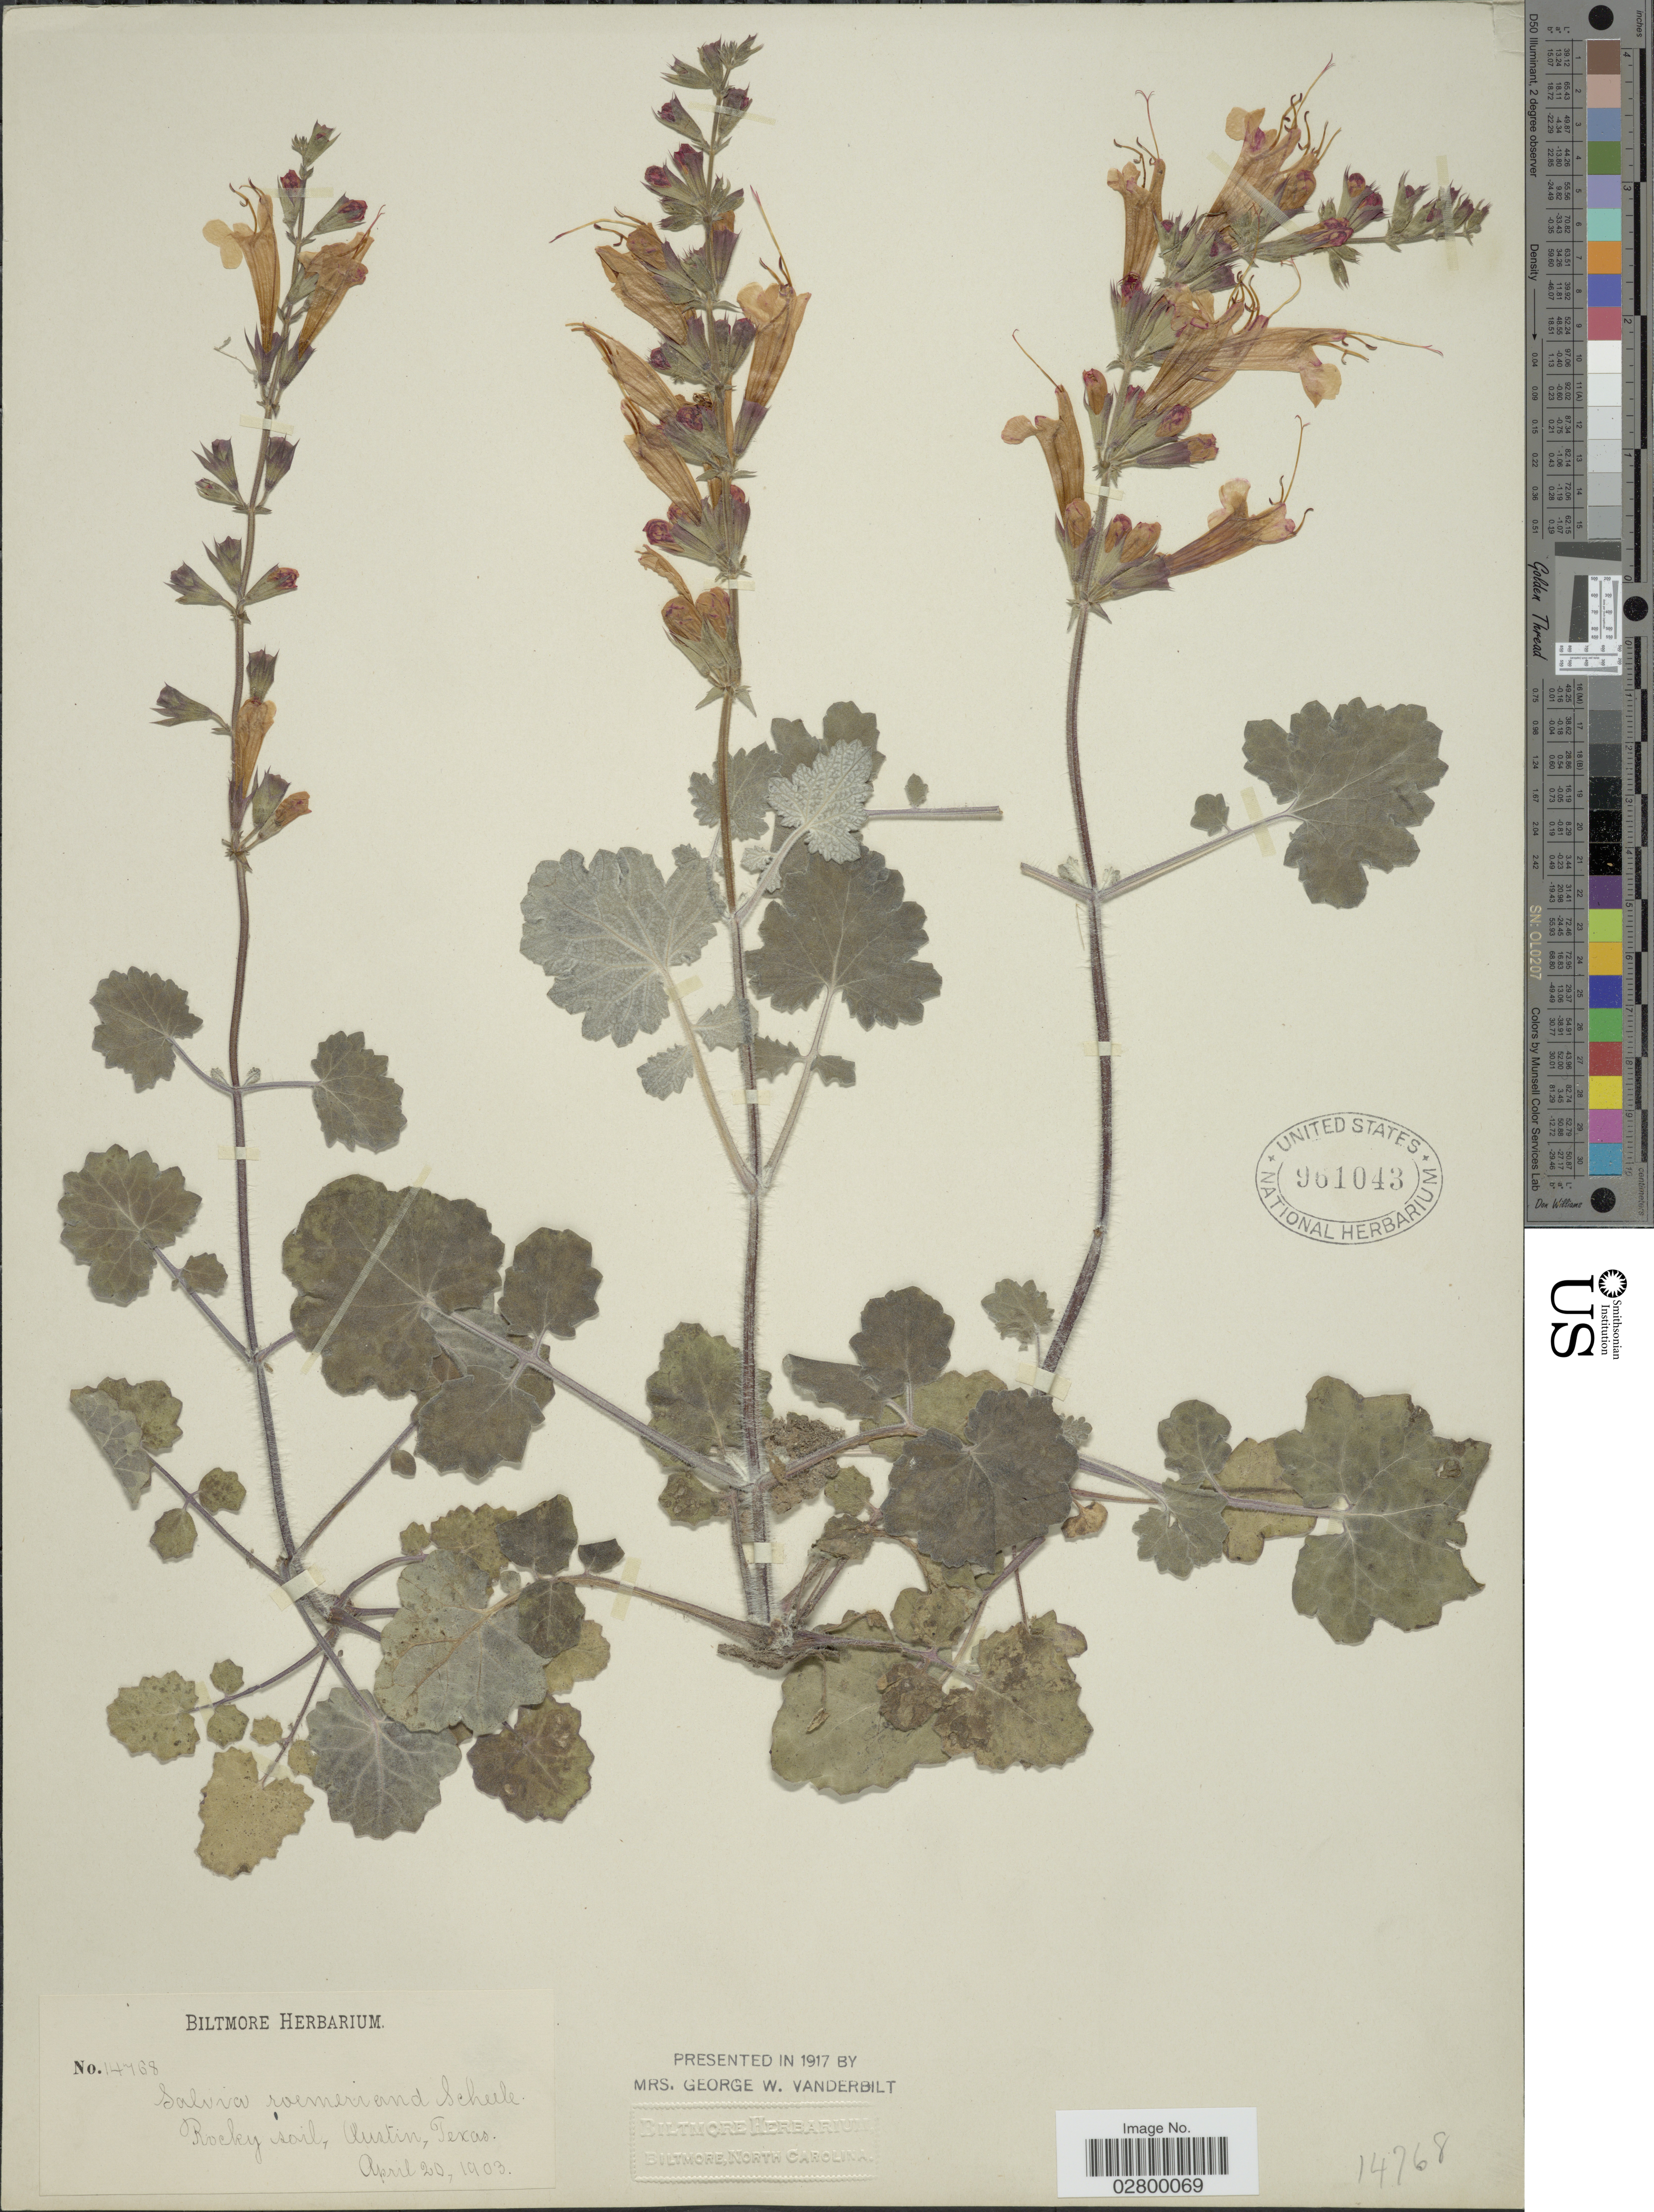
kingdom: Plantae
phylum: Tracheophyta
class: Magnoliopsida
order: Lamiales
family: Lamiaceae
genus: Salvia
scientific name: Salvia roemeriana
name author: Scheele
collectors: ex herb. Biltmore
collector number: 14768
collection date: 1903-04-20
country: United States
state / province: Texas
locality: Rocky soil. Austin.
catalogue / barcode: US 961043